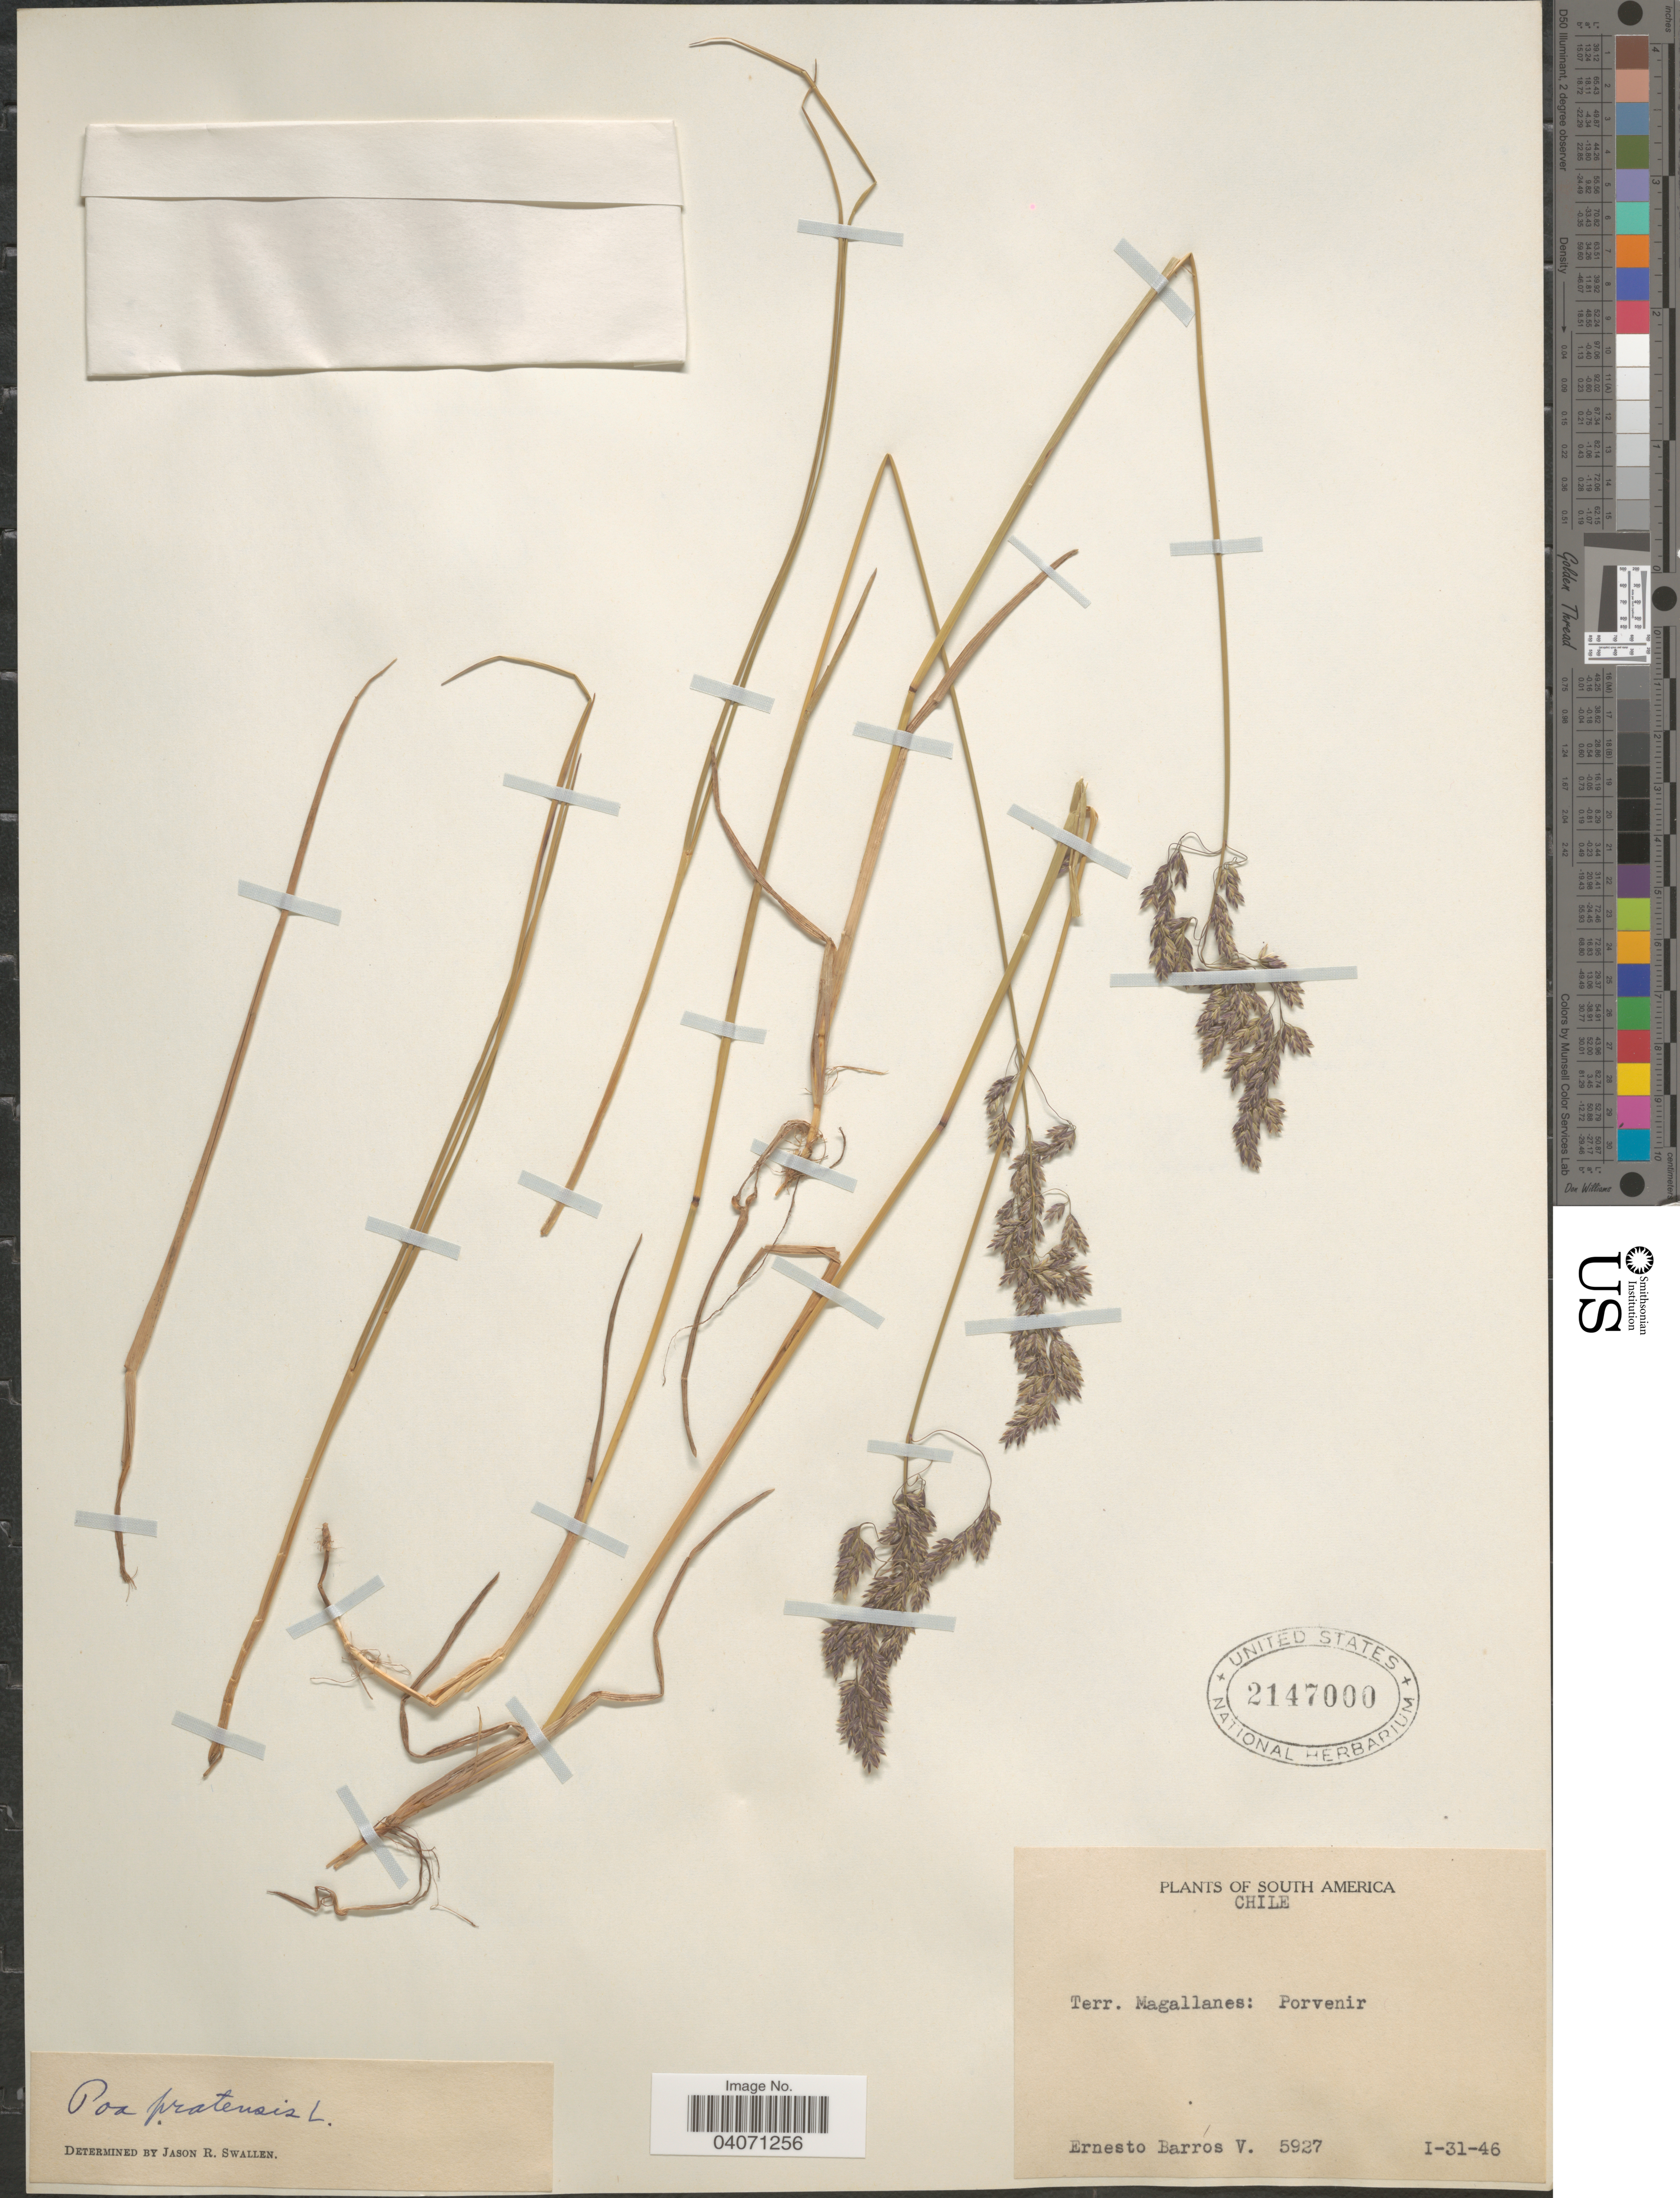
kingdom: Plantae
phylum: Tracheophyta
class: Liliopsida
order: Poales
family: Poaceae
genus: Poa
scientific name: Poa pratensis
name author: L.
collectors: E. Barros V.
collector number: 5927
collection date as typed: Transcribed d/m/y: 31/1/46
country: Chile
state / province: Magallanes y de la Antártica Chilena (XII)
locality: Terr. Magallanes: Porvenir.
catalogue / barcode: US 2147000